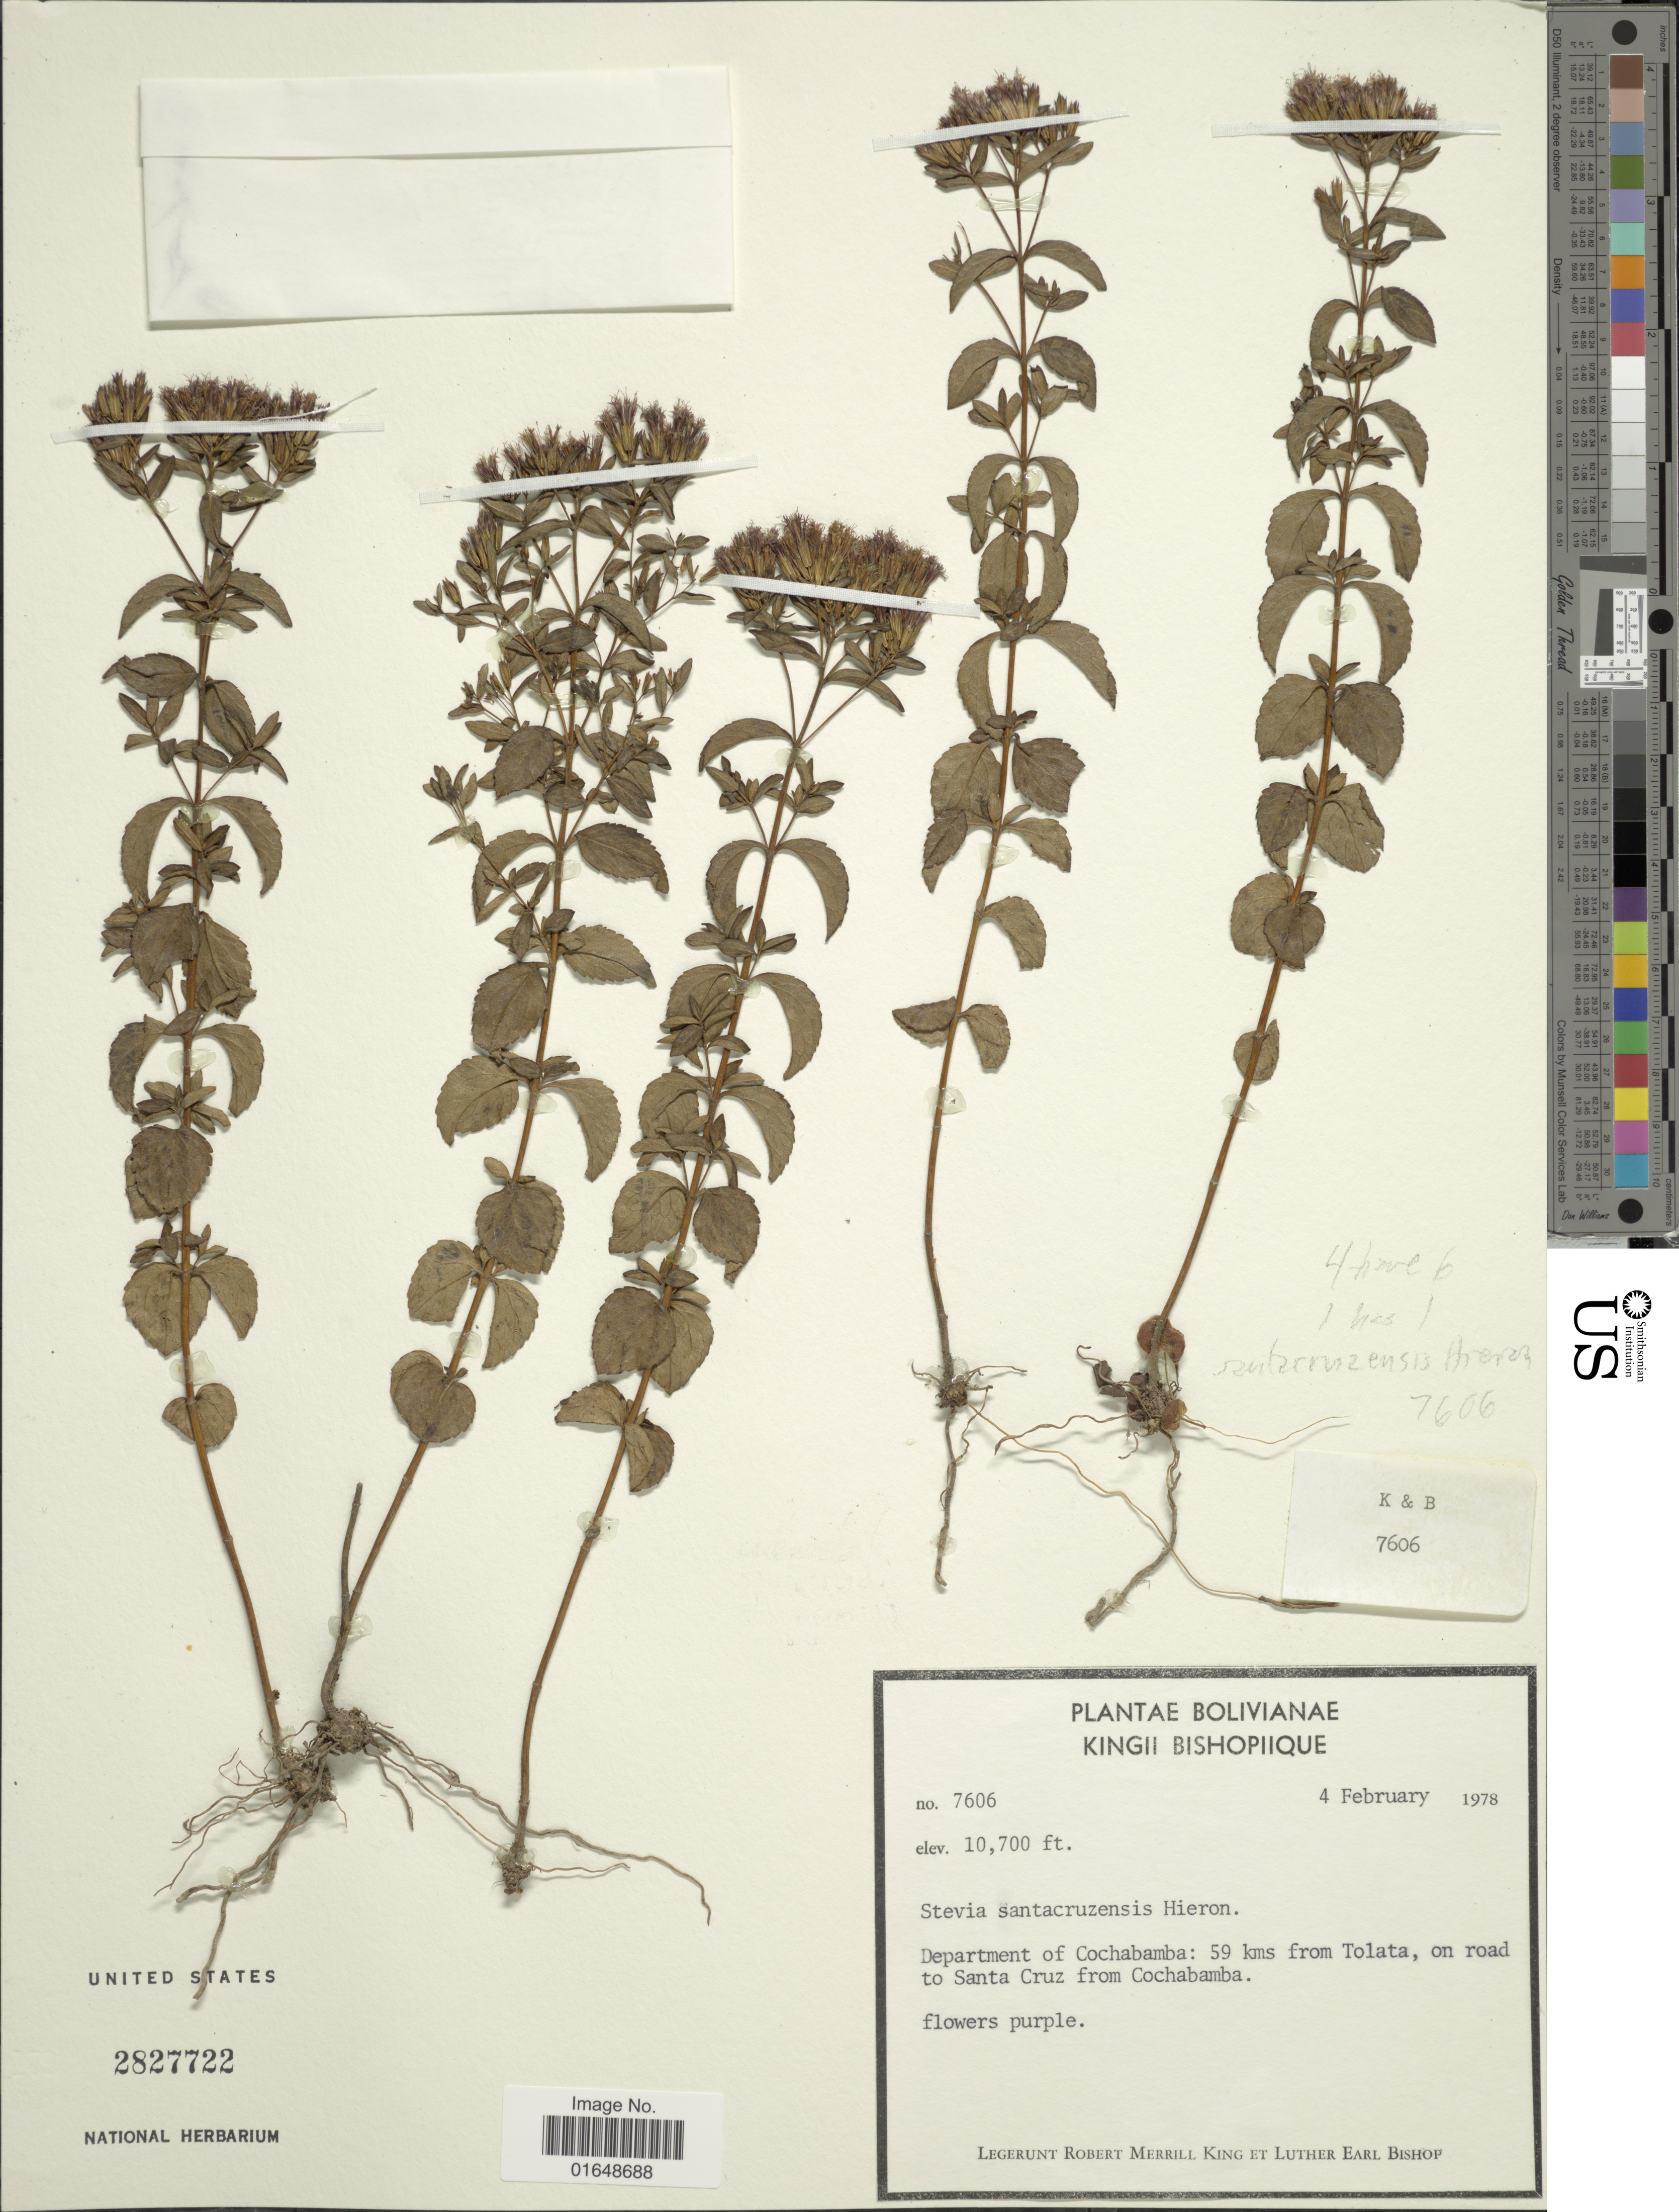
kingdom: Plantae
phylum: Tracheophyta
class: Magnoliopsida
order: Asterales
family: Asteraceae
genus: Stevia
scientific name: Stevia santacruzensis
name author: Hieron.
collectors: R. M. King & L. E. Bishop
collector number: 7606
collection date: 1978-02-04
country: Bolivia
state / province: Cochabamba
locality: Department of Cochabamba: kms from Tolata, on road to Santa Cruz from Cochabamba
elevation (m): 3261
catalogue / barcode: US 2827722